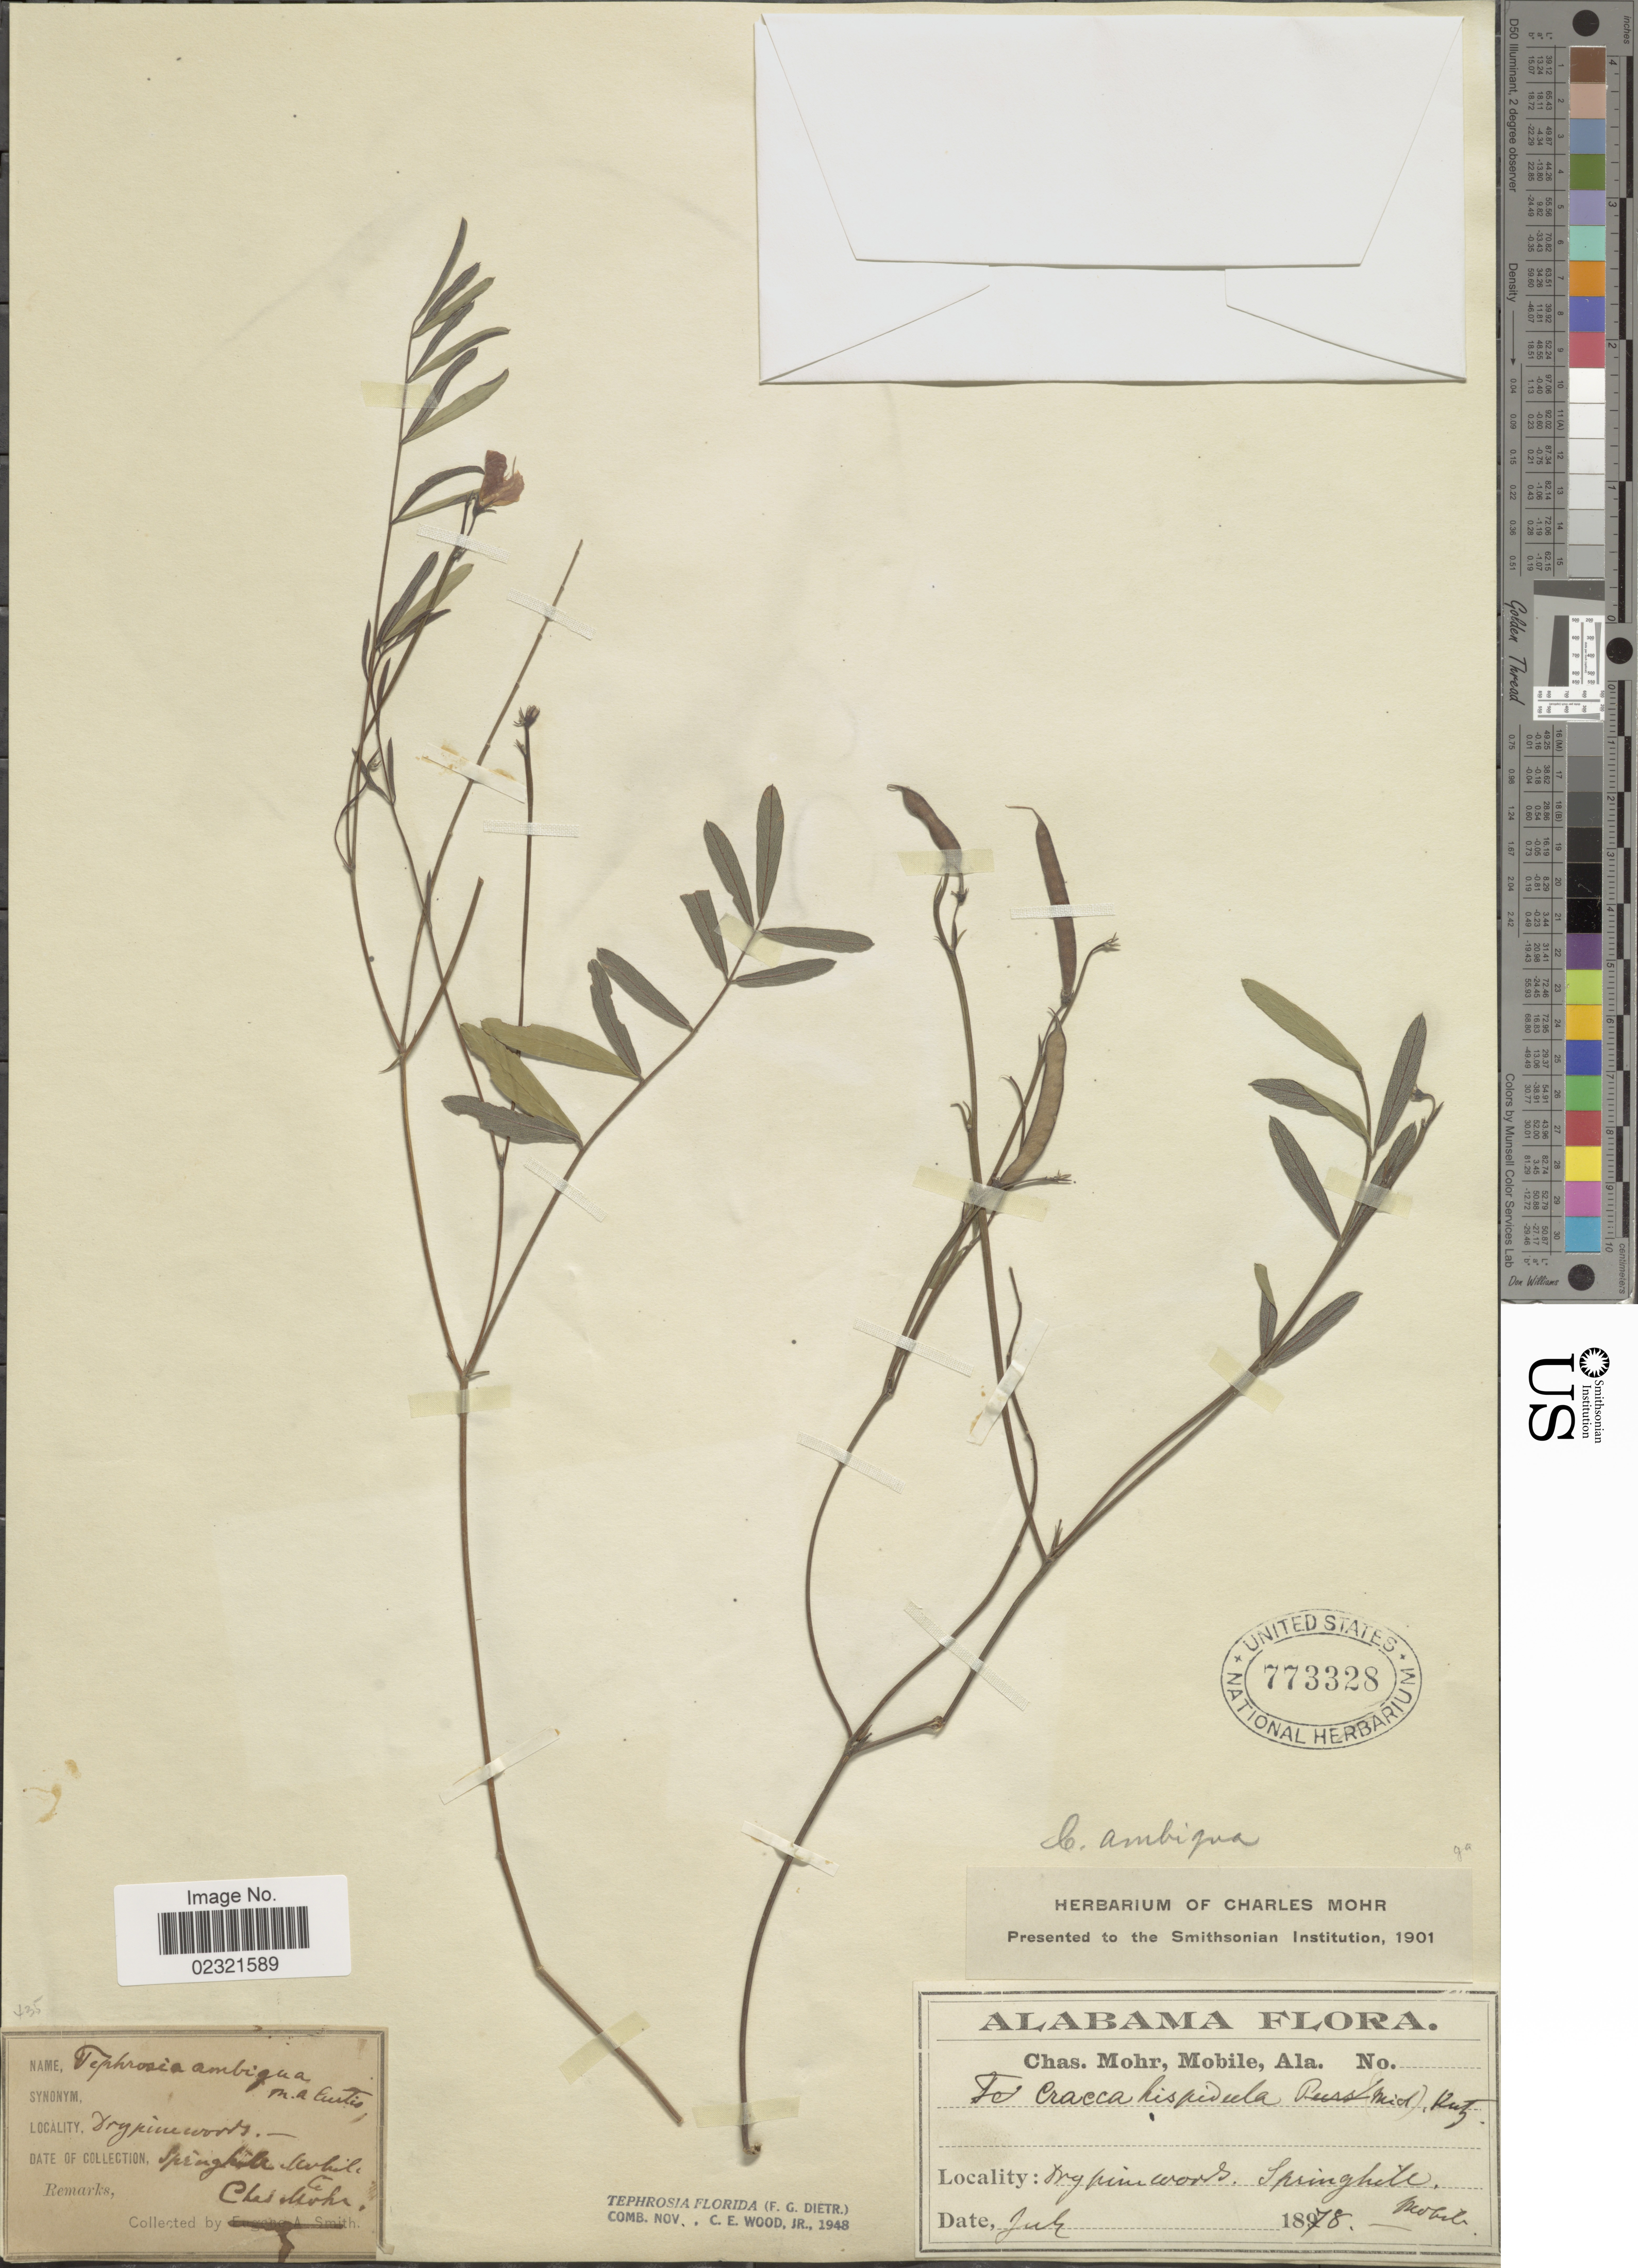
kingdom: Plantae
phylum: Tracheophyta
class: Magnoliopsida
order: Fabales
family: Fabaceae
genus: Tephrosia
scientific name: Tephrosia florida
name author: (Dietr.) C.E. Wood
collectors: Mohr, C. T. (herbarium)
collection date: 1878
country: United States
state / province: Alabama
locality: Dry pine woods. Springhill. Mobile.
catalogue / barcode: US 773328